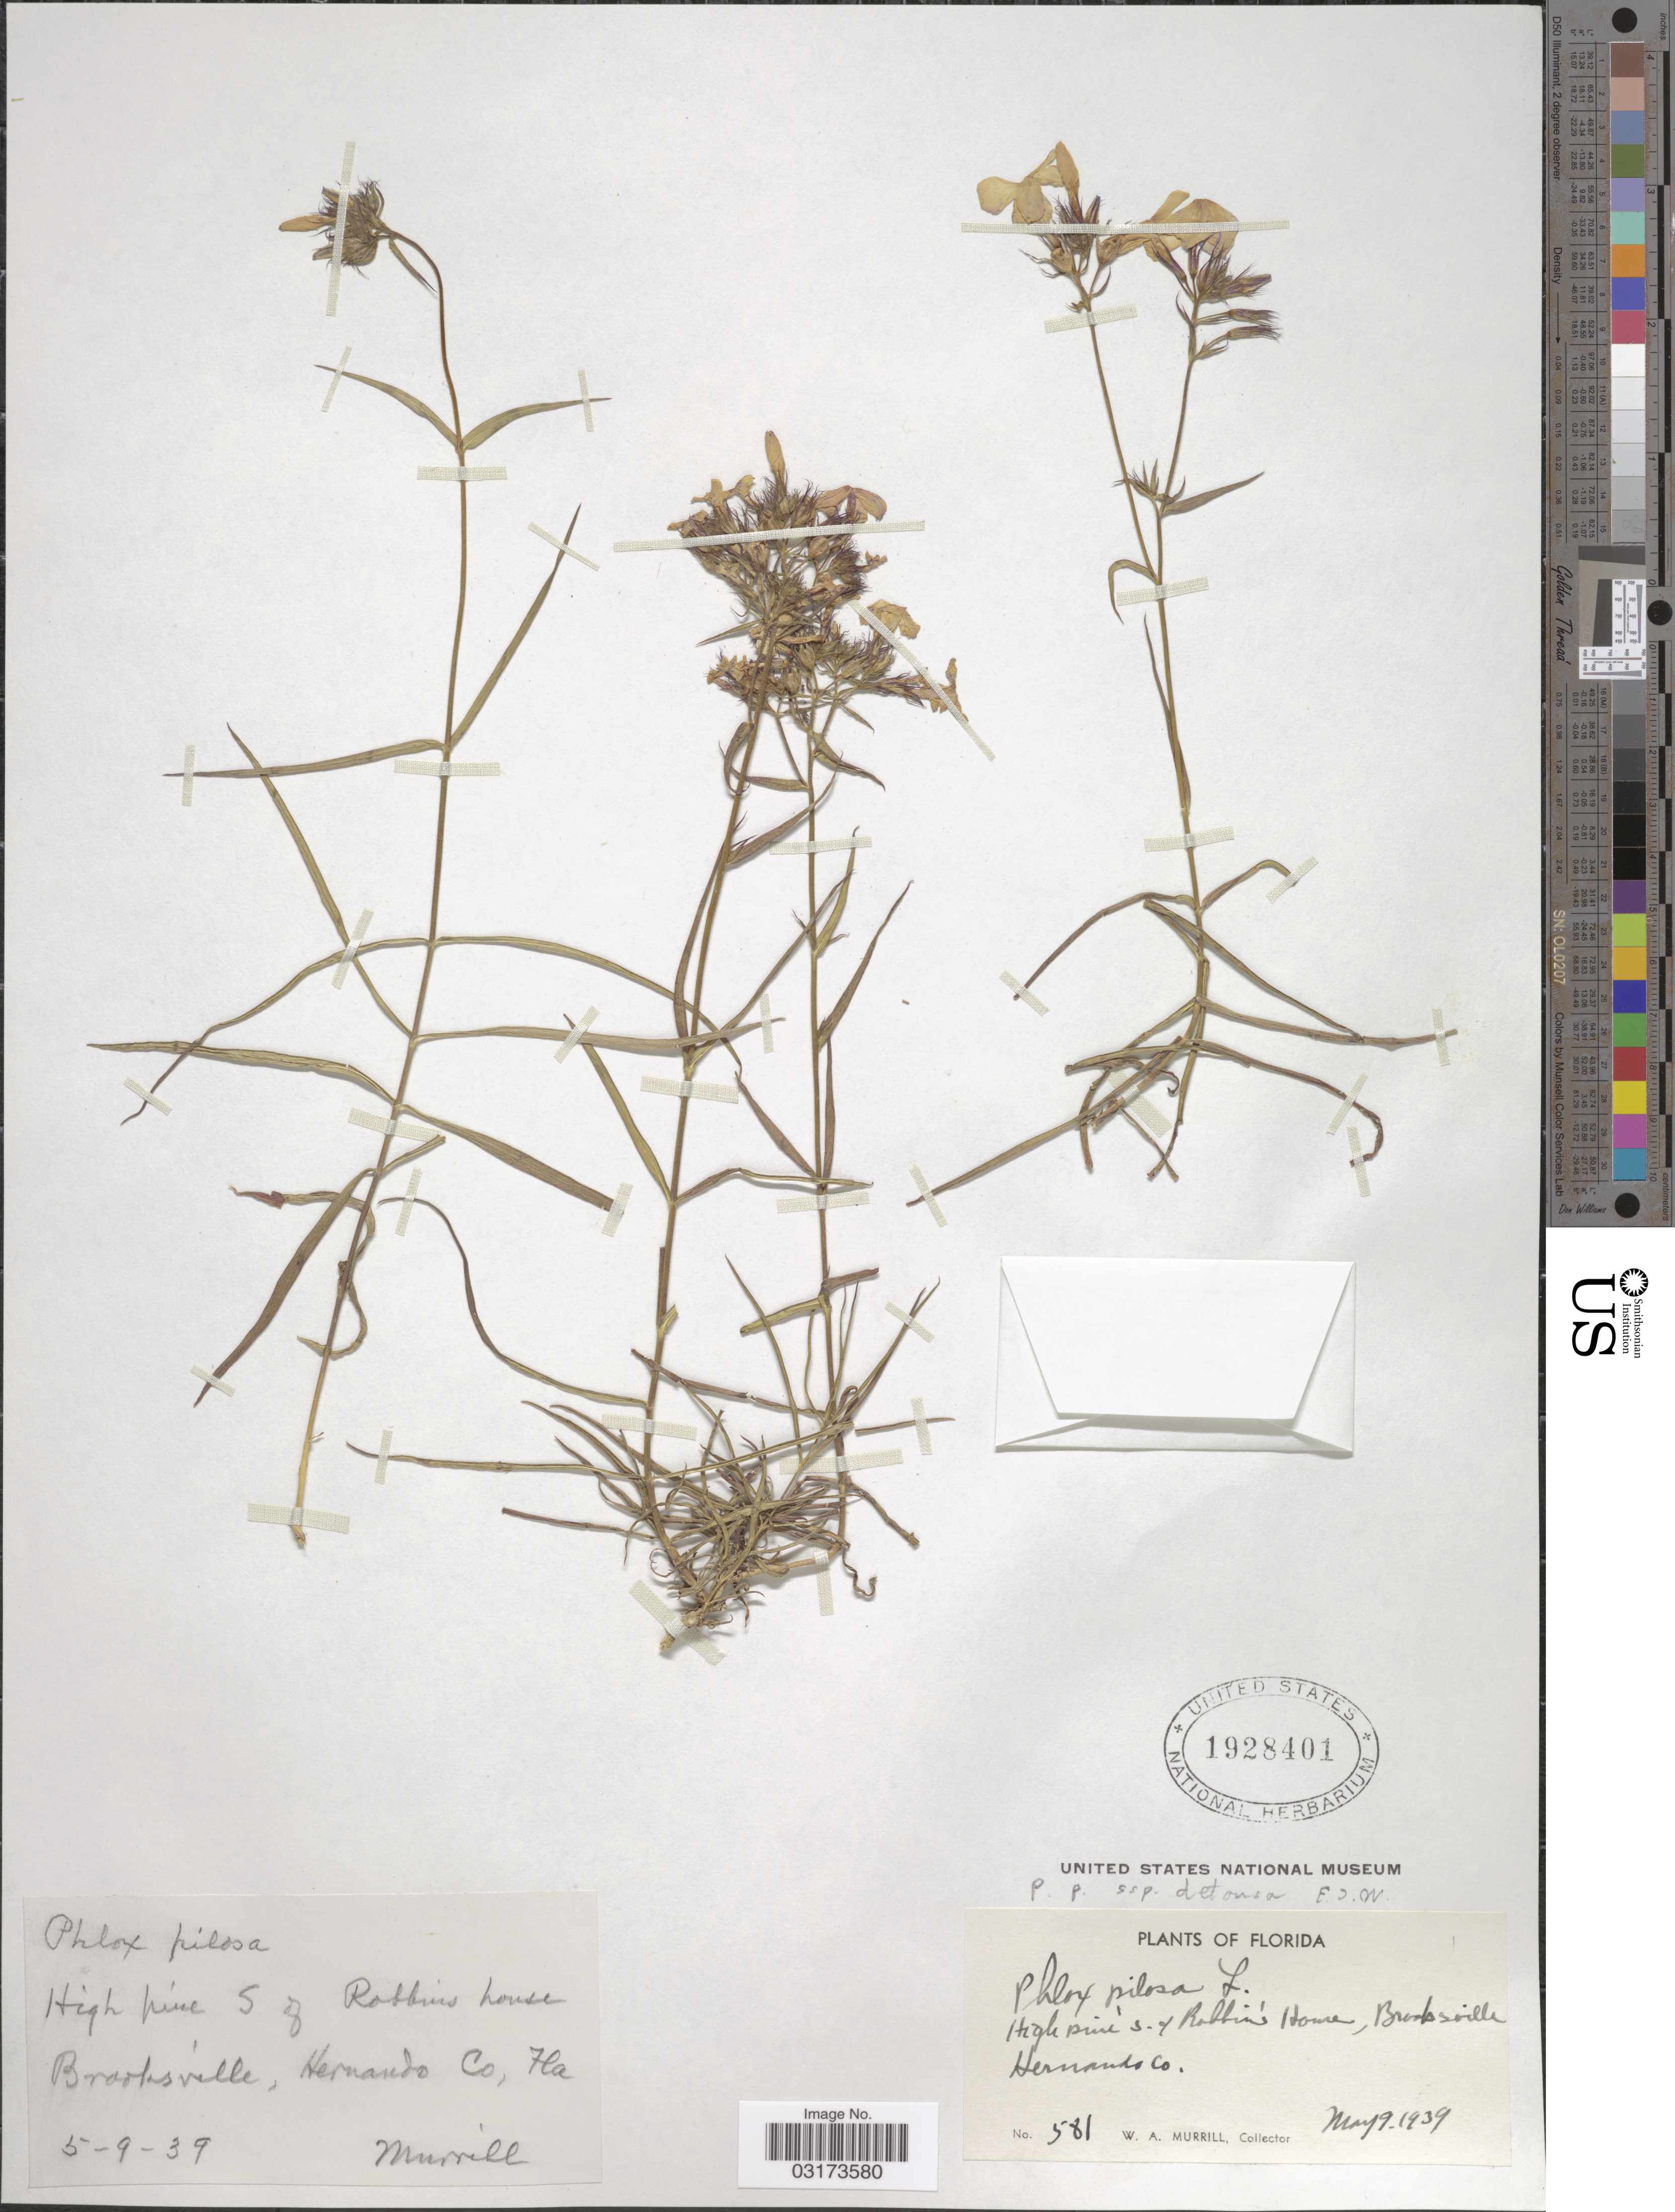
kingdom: Plantae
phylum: Tracheophyta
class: Magnoliopsida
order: Ericales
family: Polemoniaceae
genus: Phlox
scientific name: Phlox pilosa var. detonsa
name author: A. Gray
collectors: W. A. Murrill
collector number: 581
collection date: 1939-05-09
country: United States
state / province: Florida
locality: High pine S of Robbins house Brooksville, Hernando Co.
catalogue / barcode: US 1928401